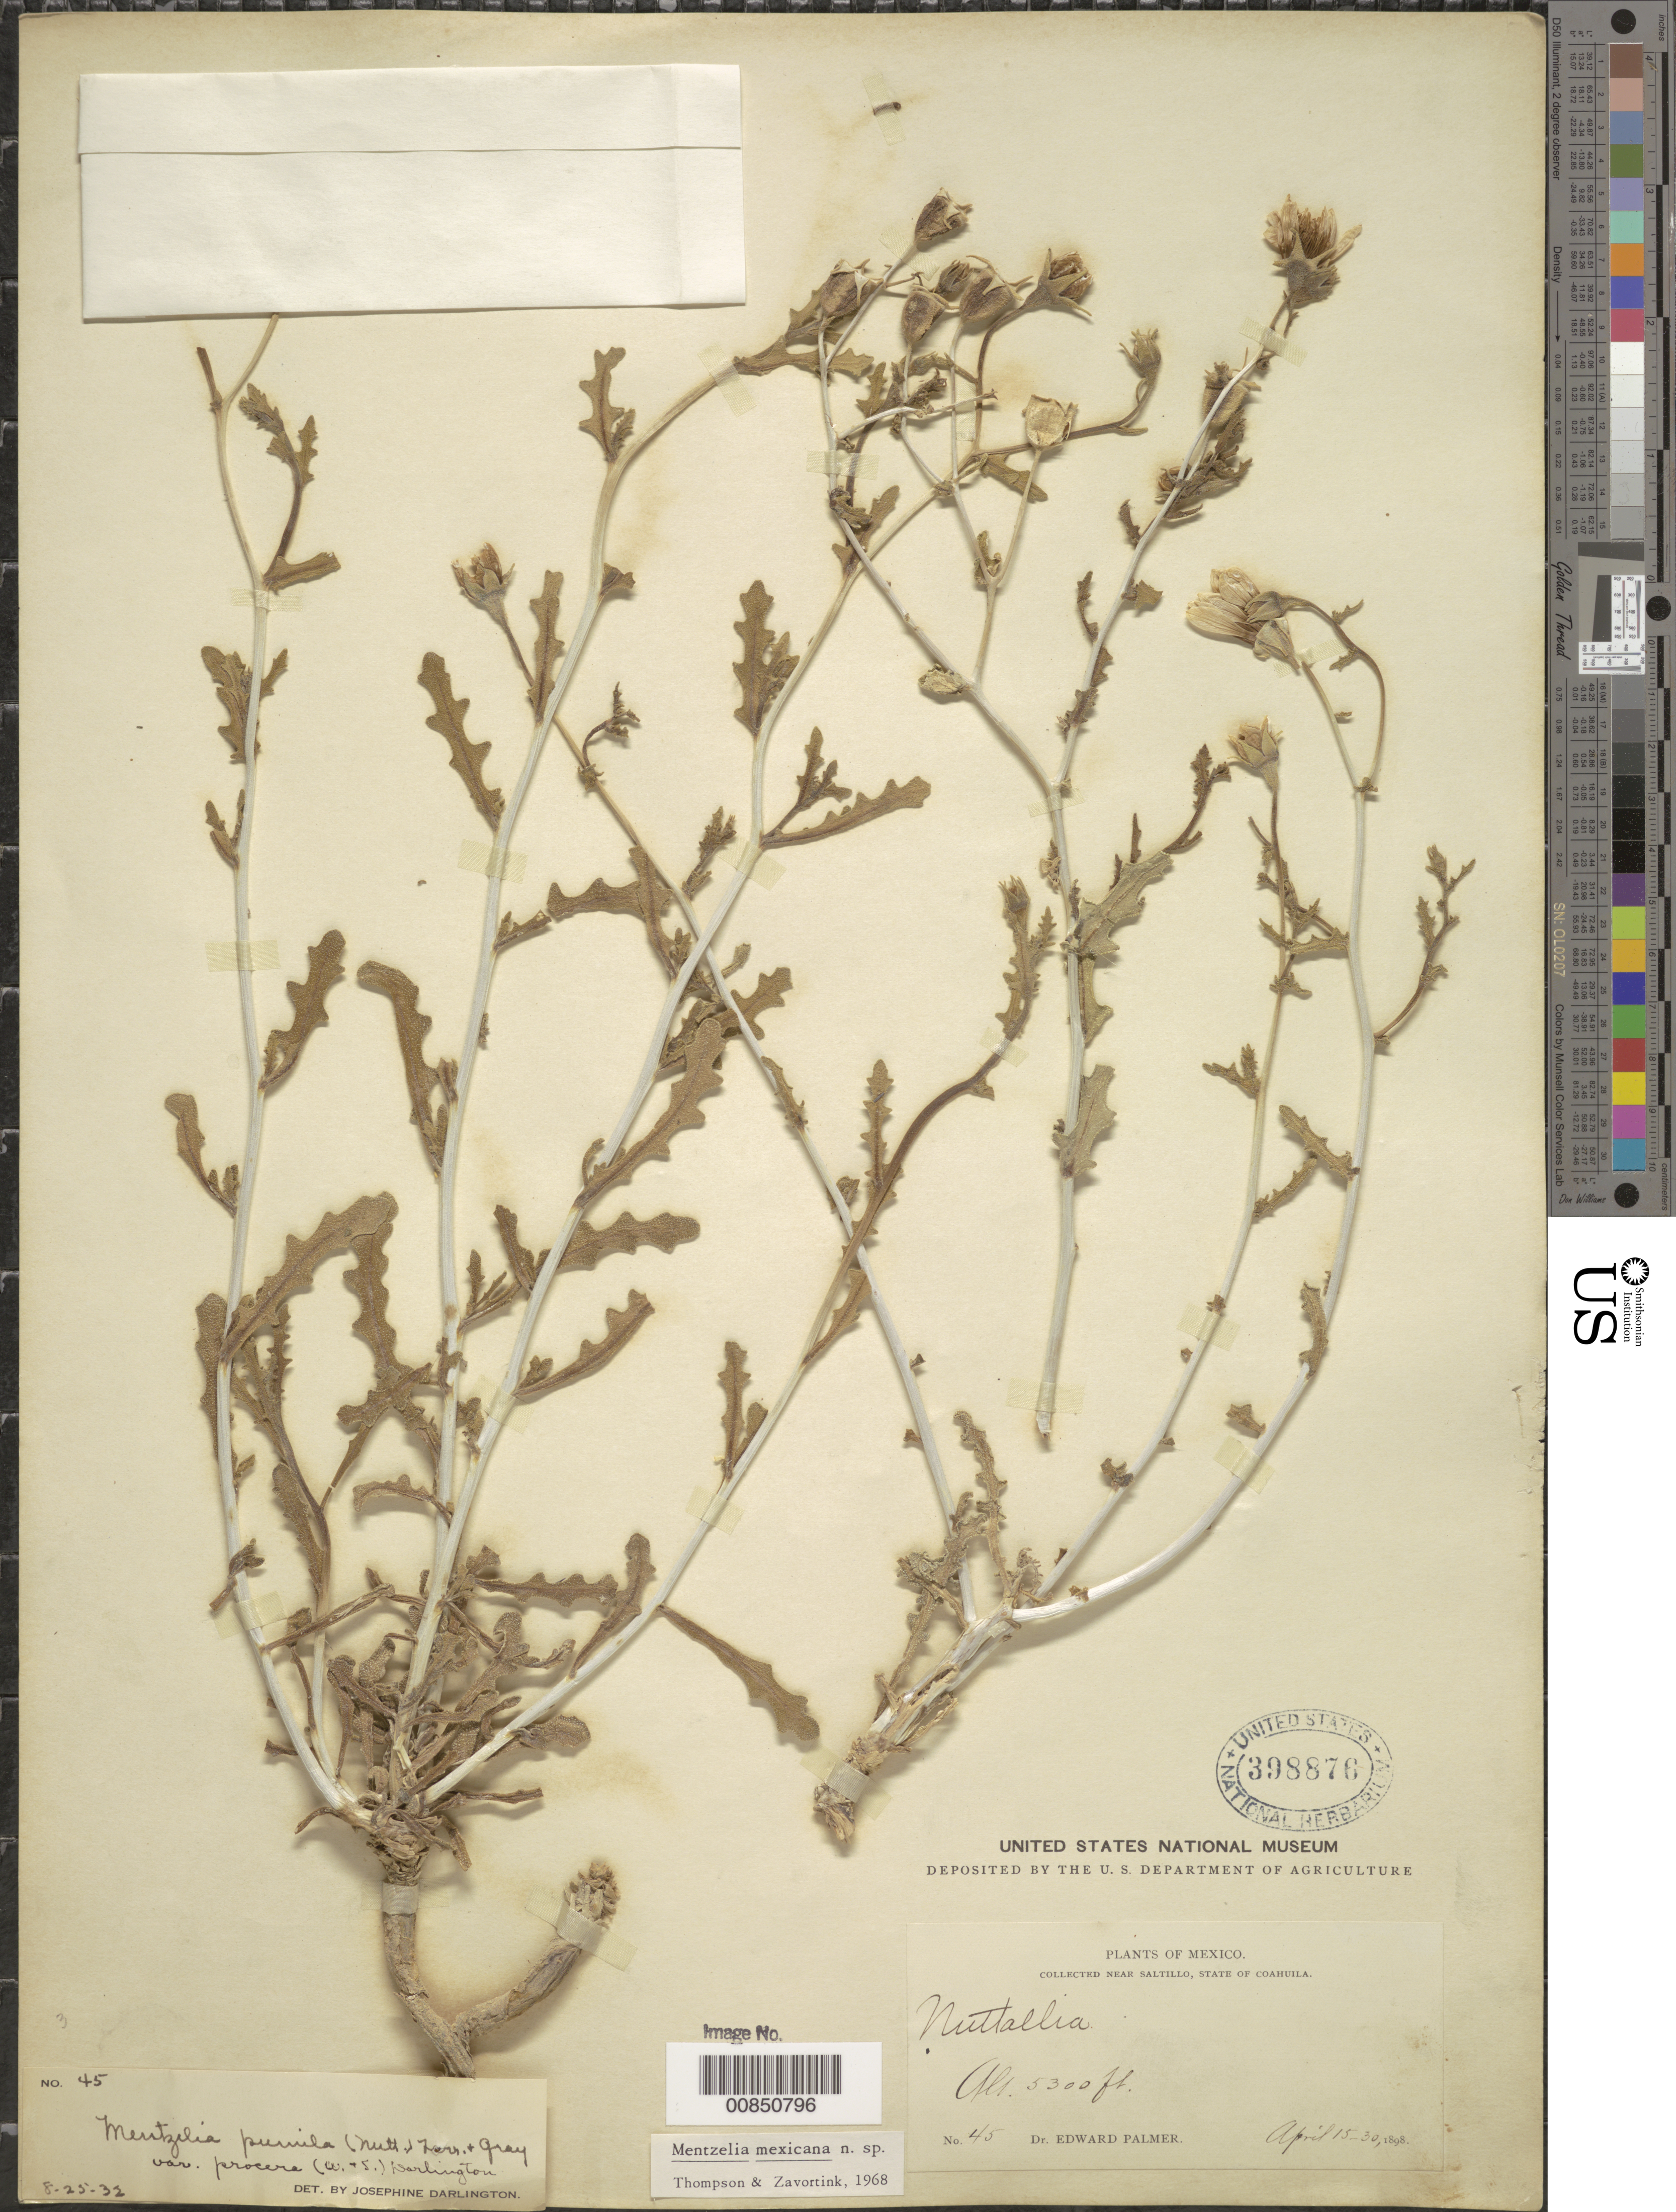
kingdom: Plantae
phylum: Tracheophyta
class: Magnoliopsida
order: Cornales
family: Loasaceae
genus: Mentzelia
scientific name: Mentzelia mexicana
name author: H.J. Thomps. & Zavort.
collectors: E. Palmer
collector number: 45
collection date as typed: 15 Apr 1898 to 30 Apr 1898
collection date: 1898-04-15/1898-04-30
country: Mexico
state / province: Coahuila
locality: Near Saltillo, Coahuila.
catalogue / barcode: US 398876